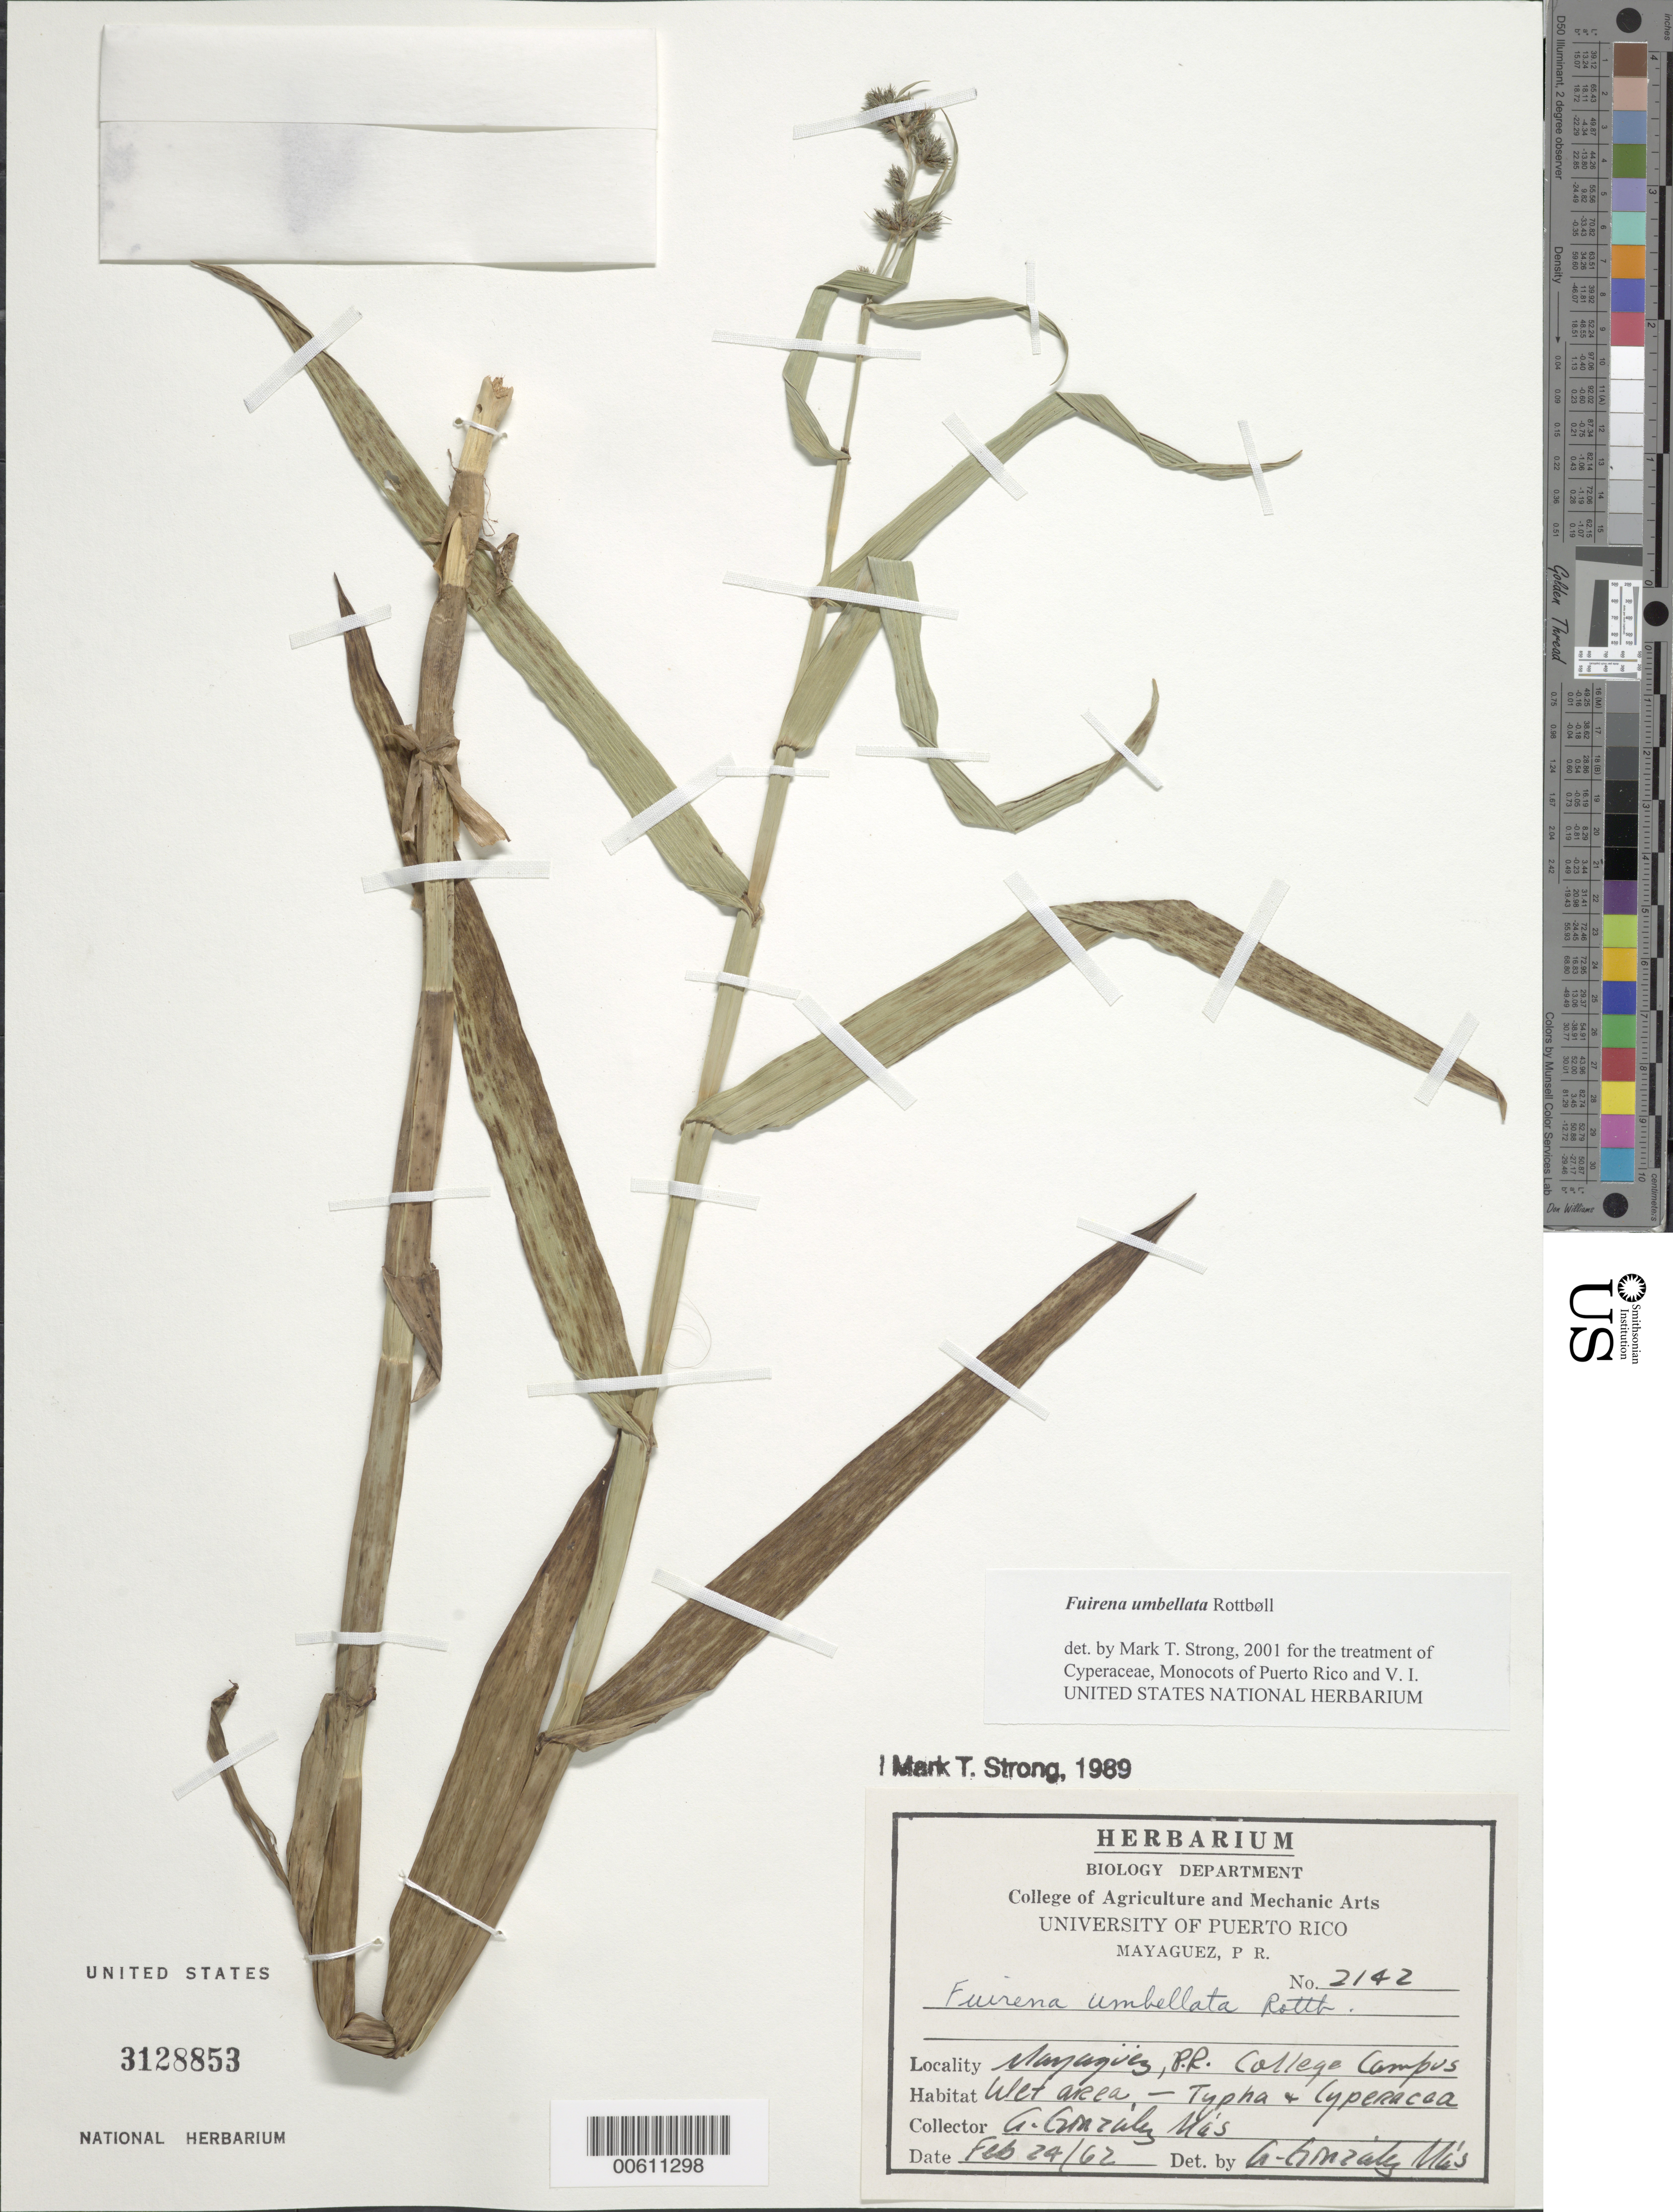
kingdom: Plantae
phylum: Tracheophyta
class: Liliopsida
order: Poales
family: Cyperaceae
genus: Fuirena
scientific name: Fuirena umbellata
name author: Rottb.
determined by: Strong, M. T., (US), Smithsonian Institution - National Museum of Natural History (UNITED STATES)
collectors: A. González Más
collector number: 2142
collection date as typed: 24 Feb 1962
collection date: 1962-02-24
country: Puerto Rico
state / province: Naguabo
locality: Naguabo: College campus.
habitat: Wet area.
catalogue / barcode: US 3128853